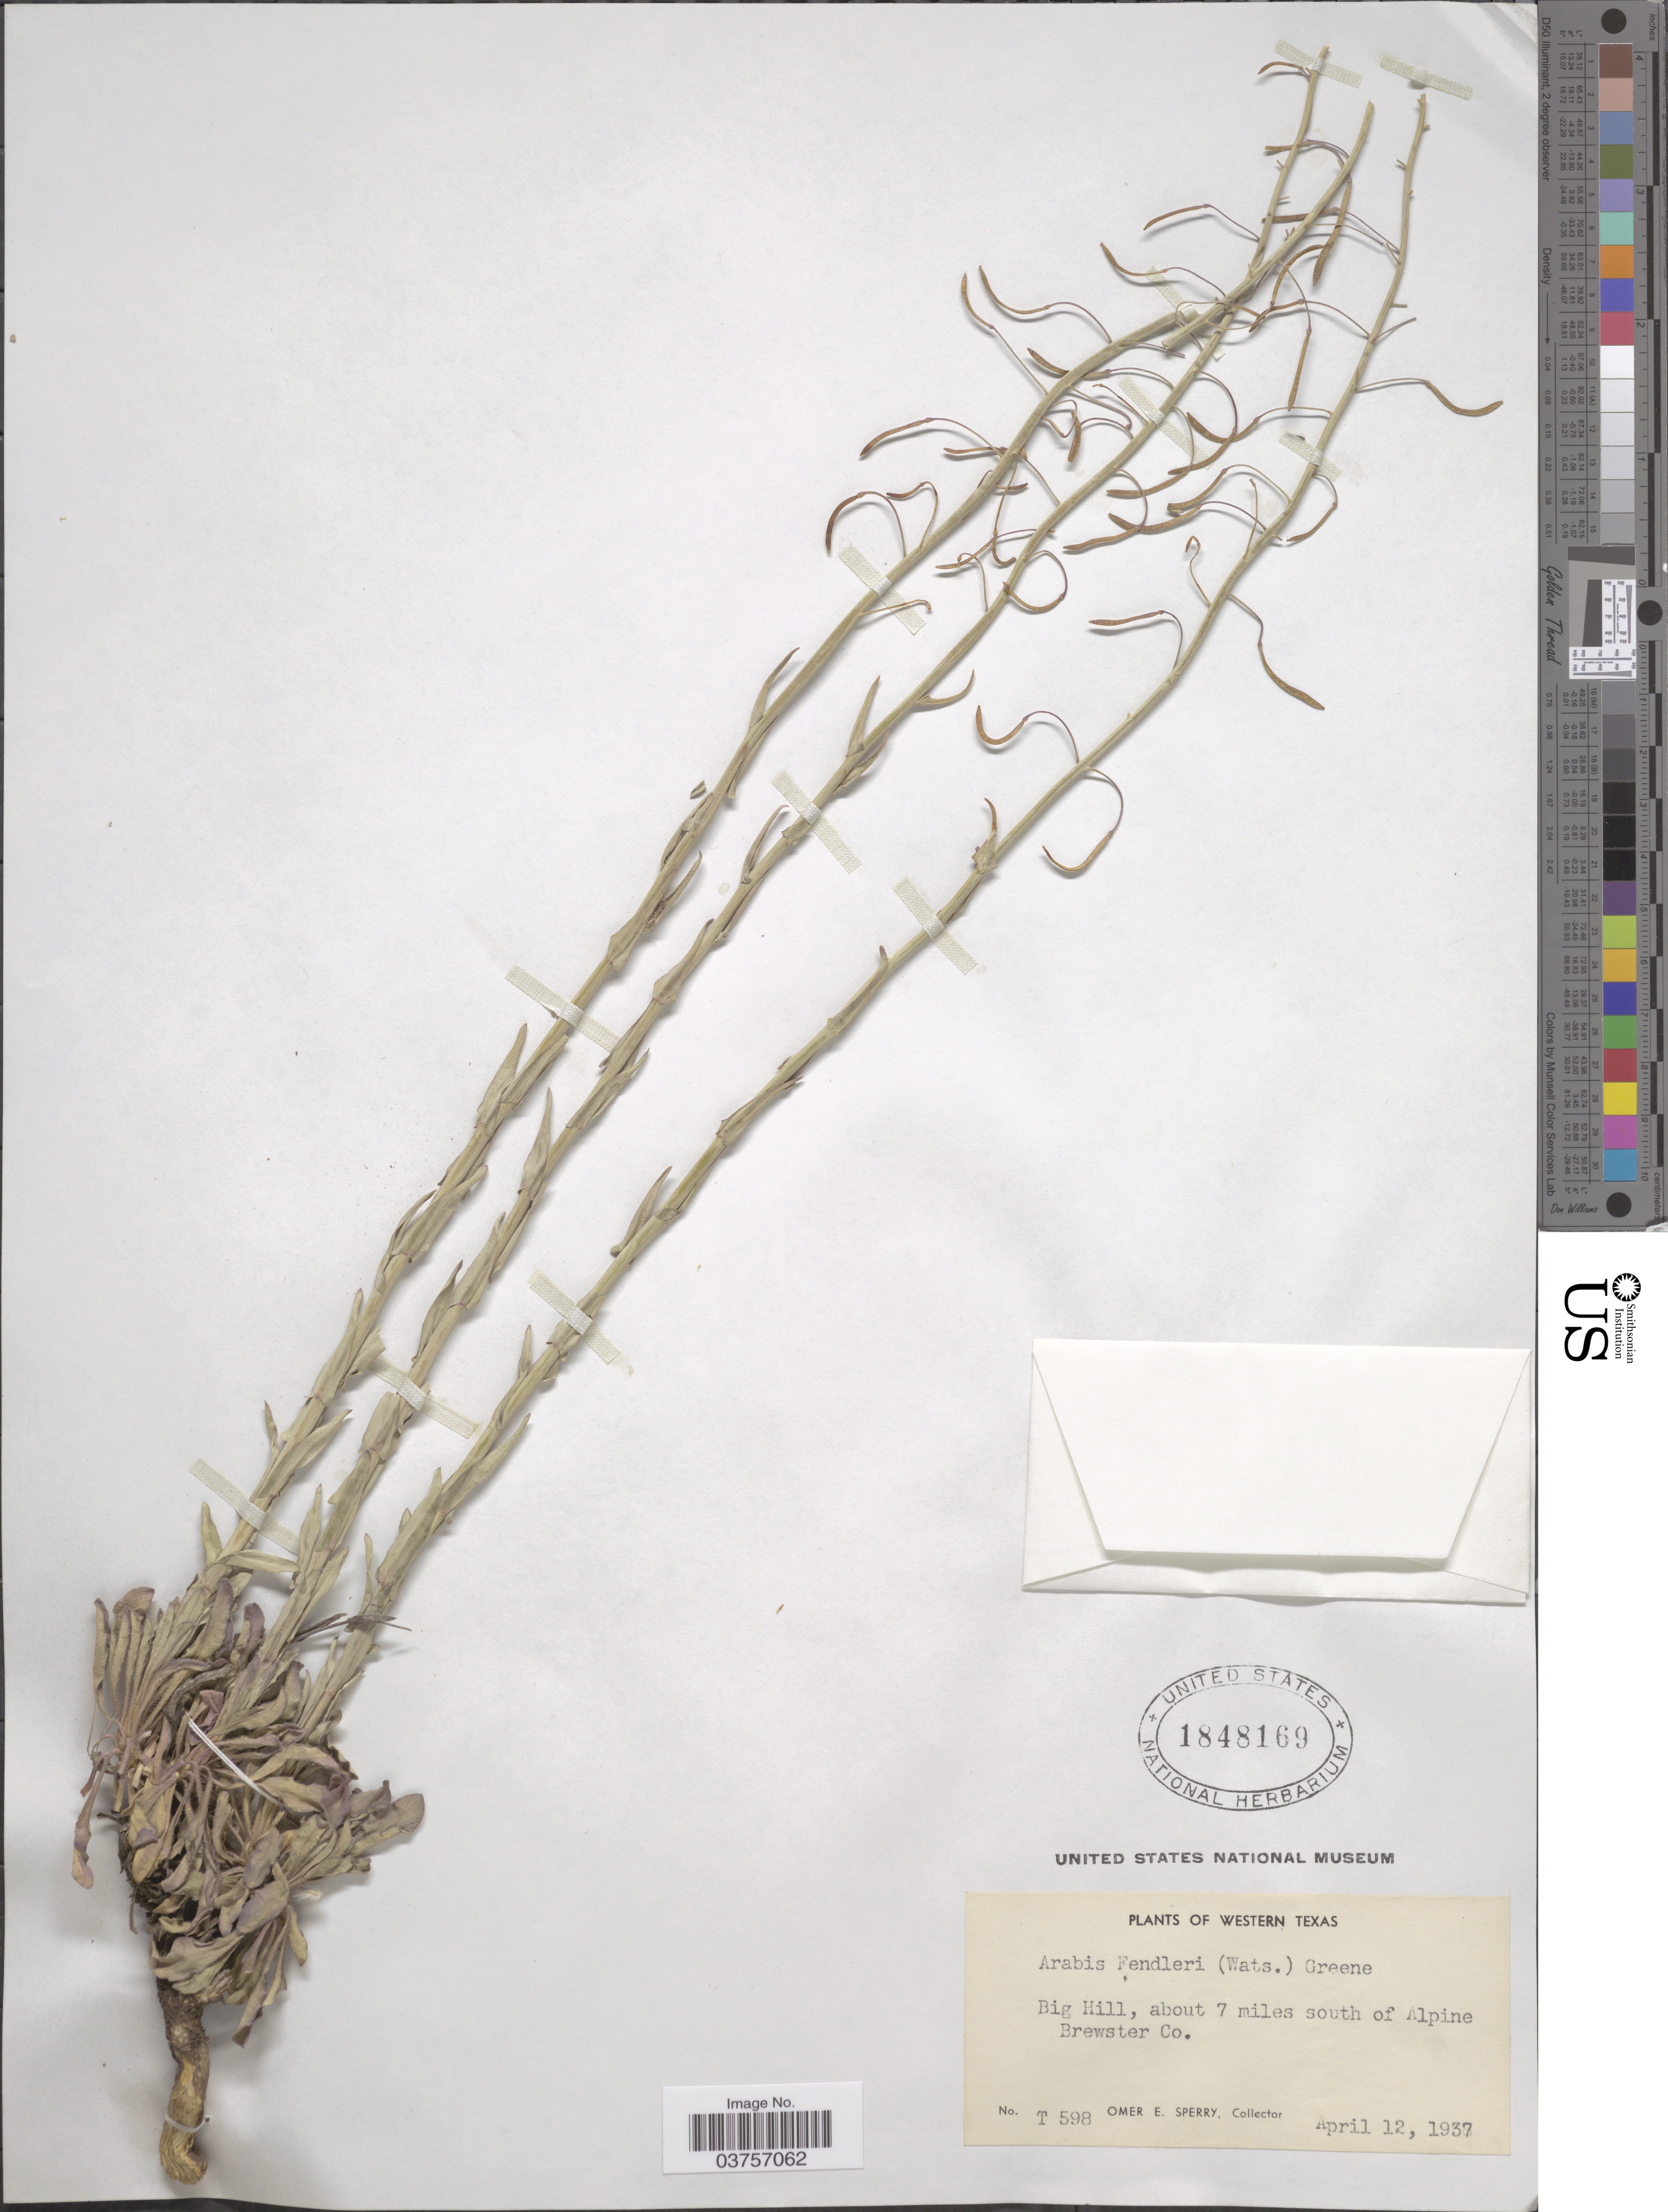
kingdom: Plantae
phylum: Tracheophyta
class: Magnoliopsida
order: Brassicales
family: Brassicaceae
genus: Arabis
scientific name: Arabis fendleri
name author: (S. Watson) Greene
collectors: O. E. Sperry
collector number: T 598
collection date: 1937-04-12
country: United States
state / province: Texas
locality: Western Texas. Big Hill, about 7 miles south of Alpine Brewster Co.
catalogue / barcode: US 1848169